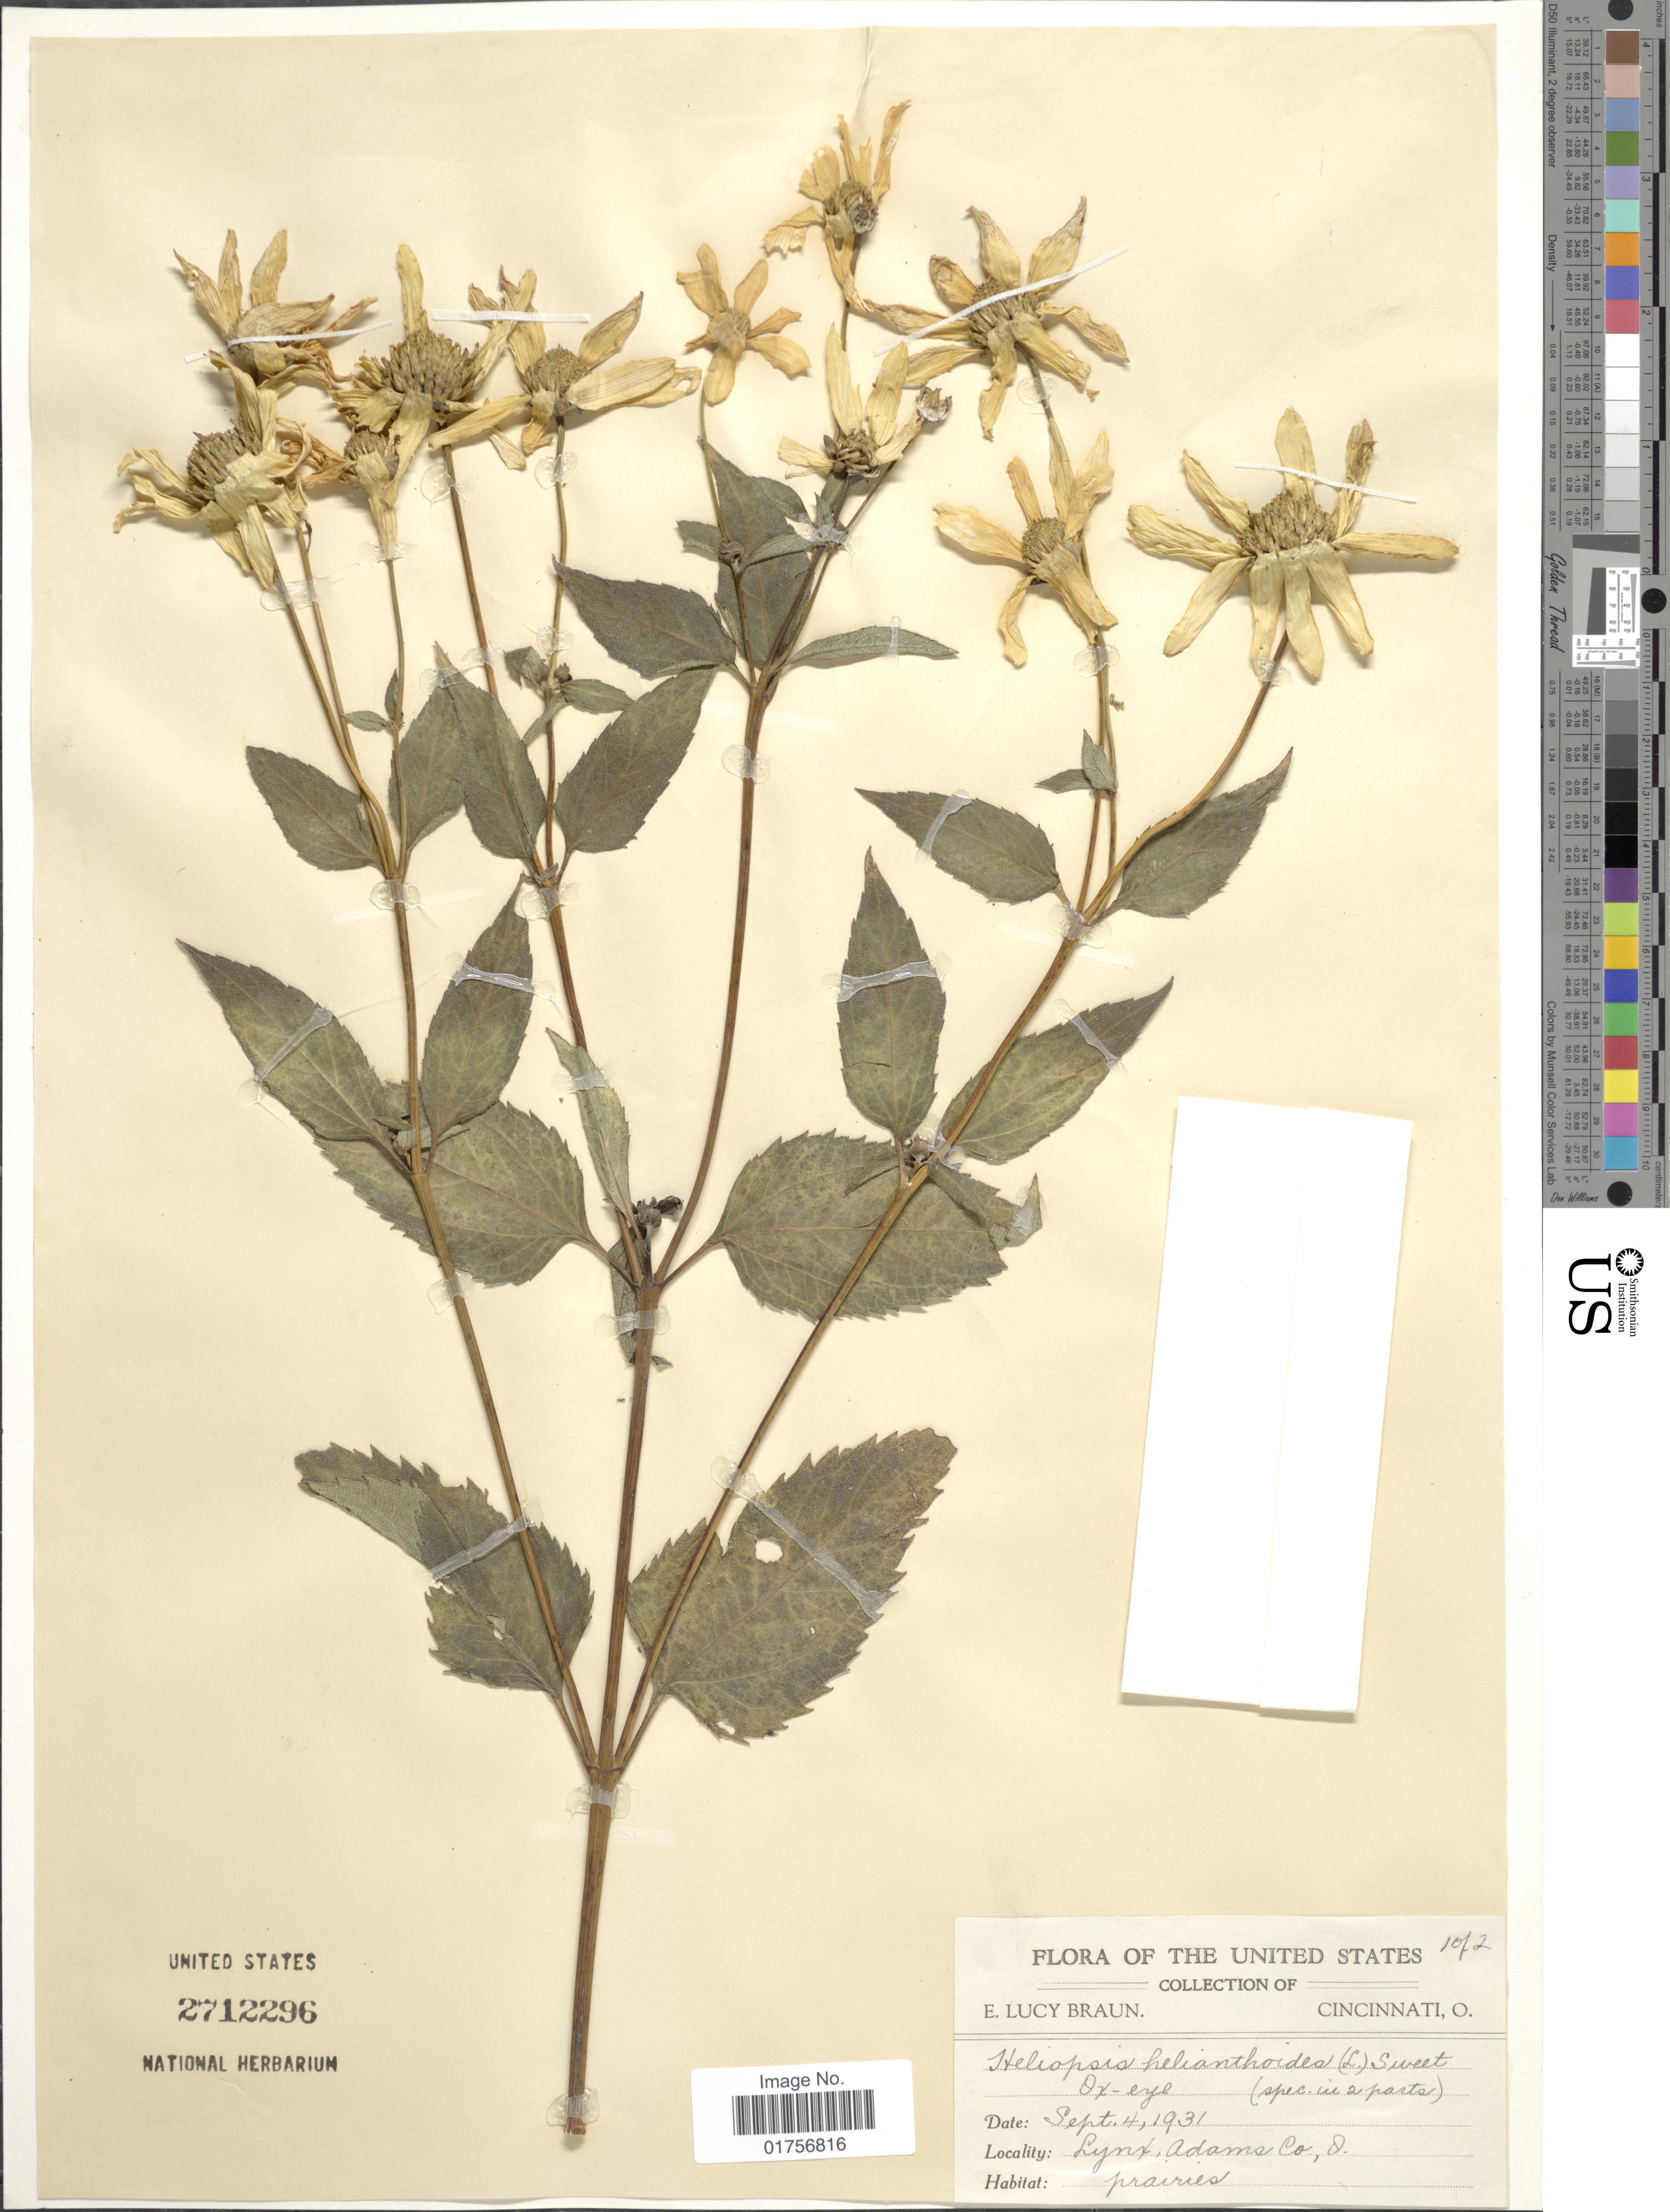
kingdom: Plantae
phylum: Tracheophyta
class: Magnoliopsida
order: Asterales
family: Asteraceae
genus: Heliopsis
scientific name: Heliopsis helianthoides subsp. helianthoides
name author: (L.) Sweet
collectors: E. L. Braun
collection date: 1931-09-01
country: United States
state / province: Ohio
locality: Lynx, Adams Co., O.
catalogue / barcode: US 2712296